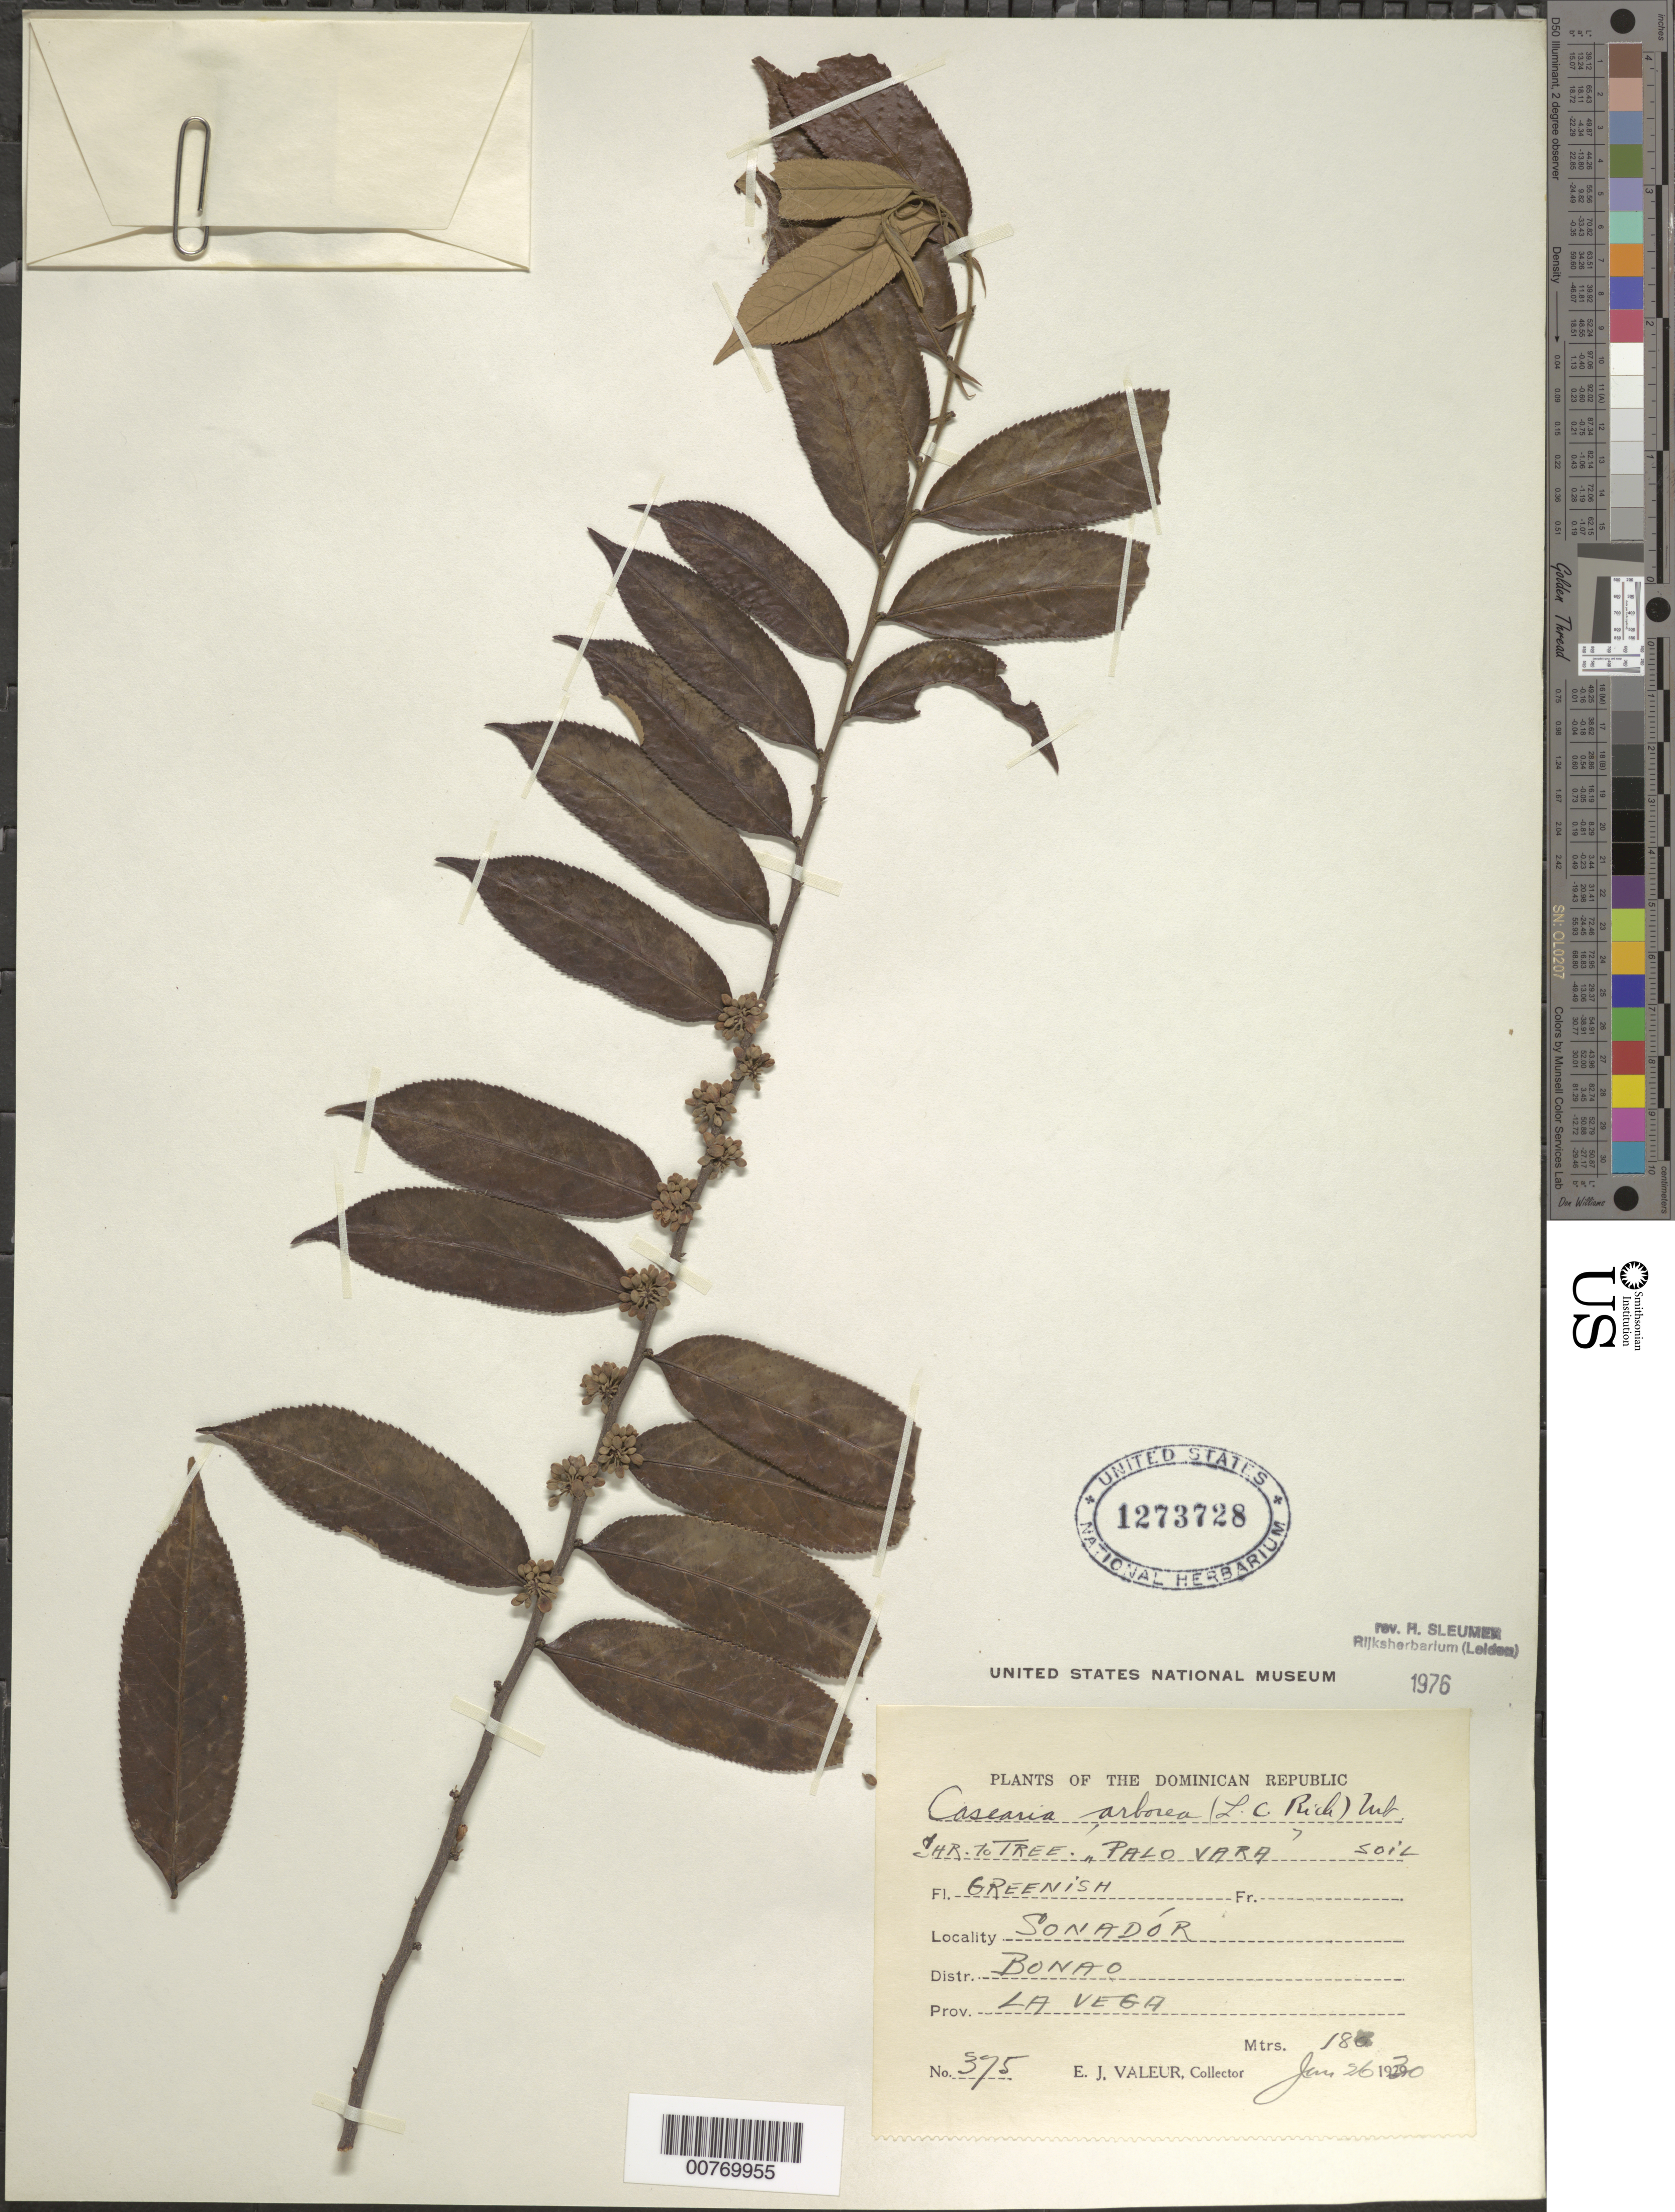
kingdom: Plantae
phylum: Tracheophyta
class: Magnoliopsida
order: Malpighiales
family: Salicaceae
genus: Casearia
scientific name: Casearia arborea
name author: (Rich.) Urb.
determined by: Sleumer, H. O.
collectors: E. Valeur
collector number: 375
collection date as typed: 26 Jan 1930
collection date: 1930-01-26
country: Dominican Republic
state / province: La Vega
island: Hispaniola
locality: Distr. Bonao, Sonadór.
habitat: Soil.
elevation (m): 180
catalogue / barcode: US 1273728